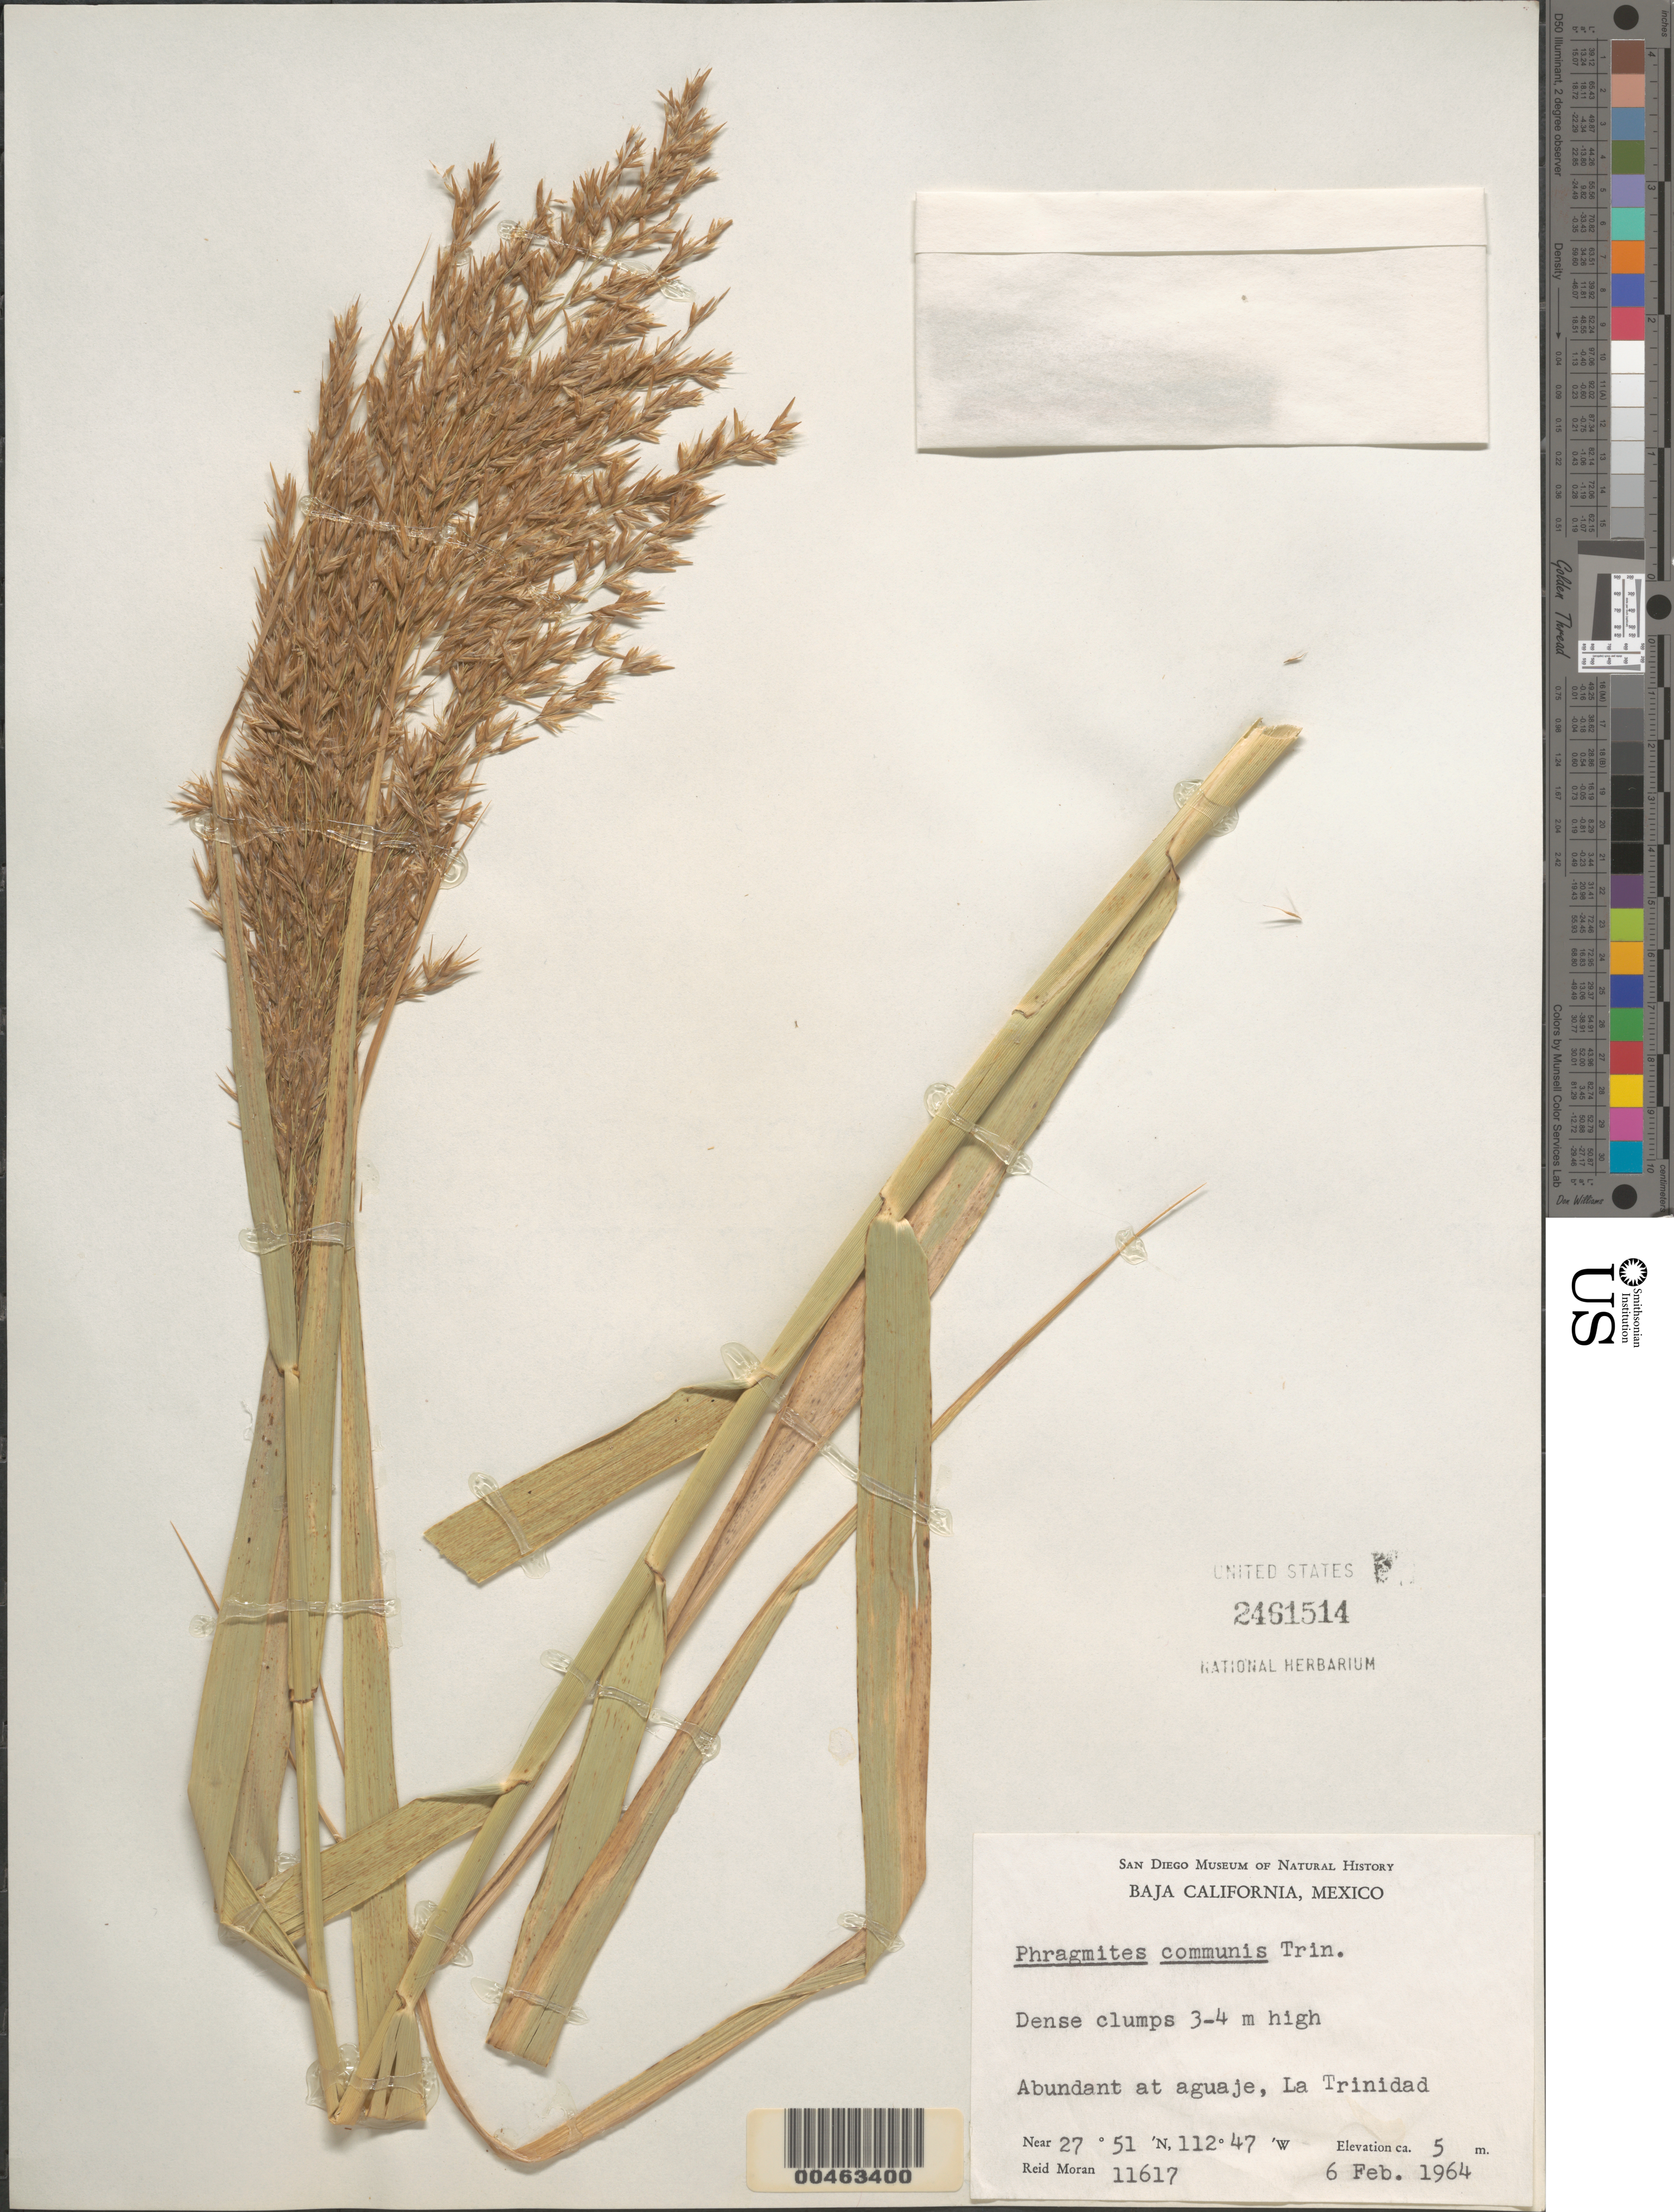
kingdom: Plantae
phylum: Tracheophyta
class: Liliopsida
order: Poales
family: Poaceae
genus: Phragmites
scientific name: Phragmites australis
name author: (Cav.) Trin. ex Steud.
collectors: R. V. Moran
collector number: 11617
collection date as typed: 6 Feb 1964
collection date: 1964-02-06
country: Mexico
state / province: Baja California Sur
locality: La Trinidad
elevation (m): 5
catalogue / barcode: US 2461514